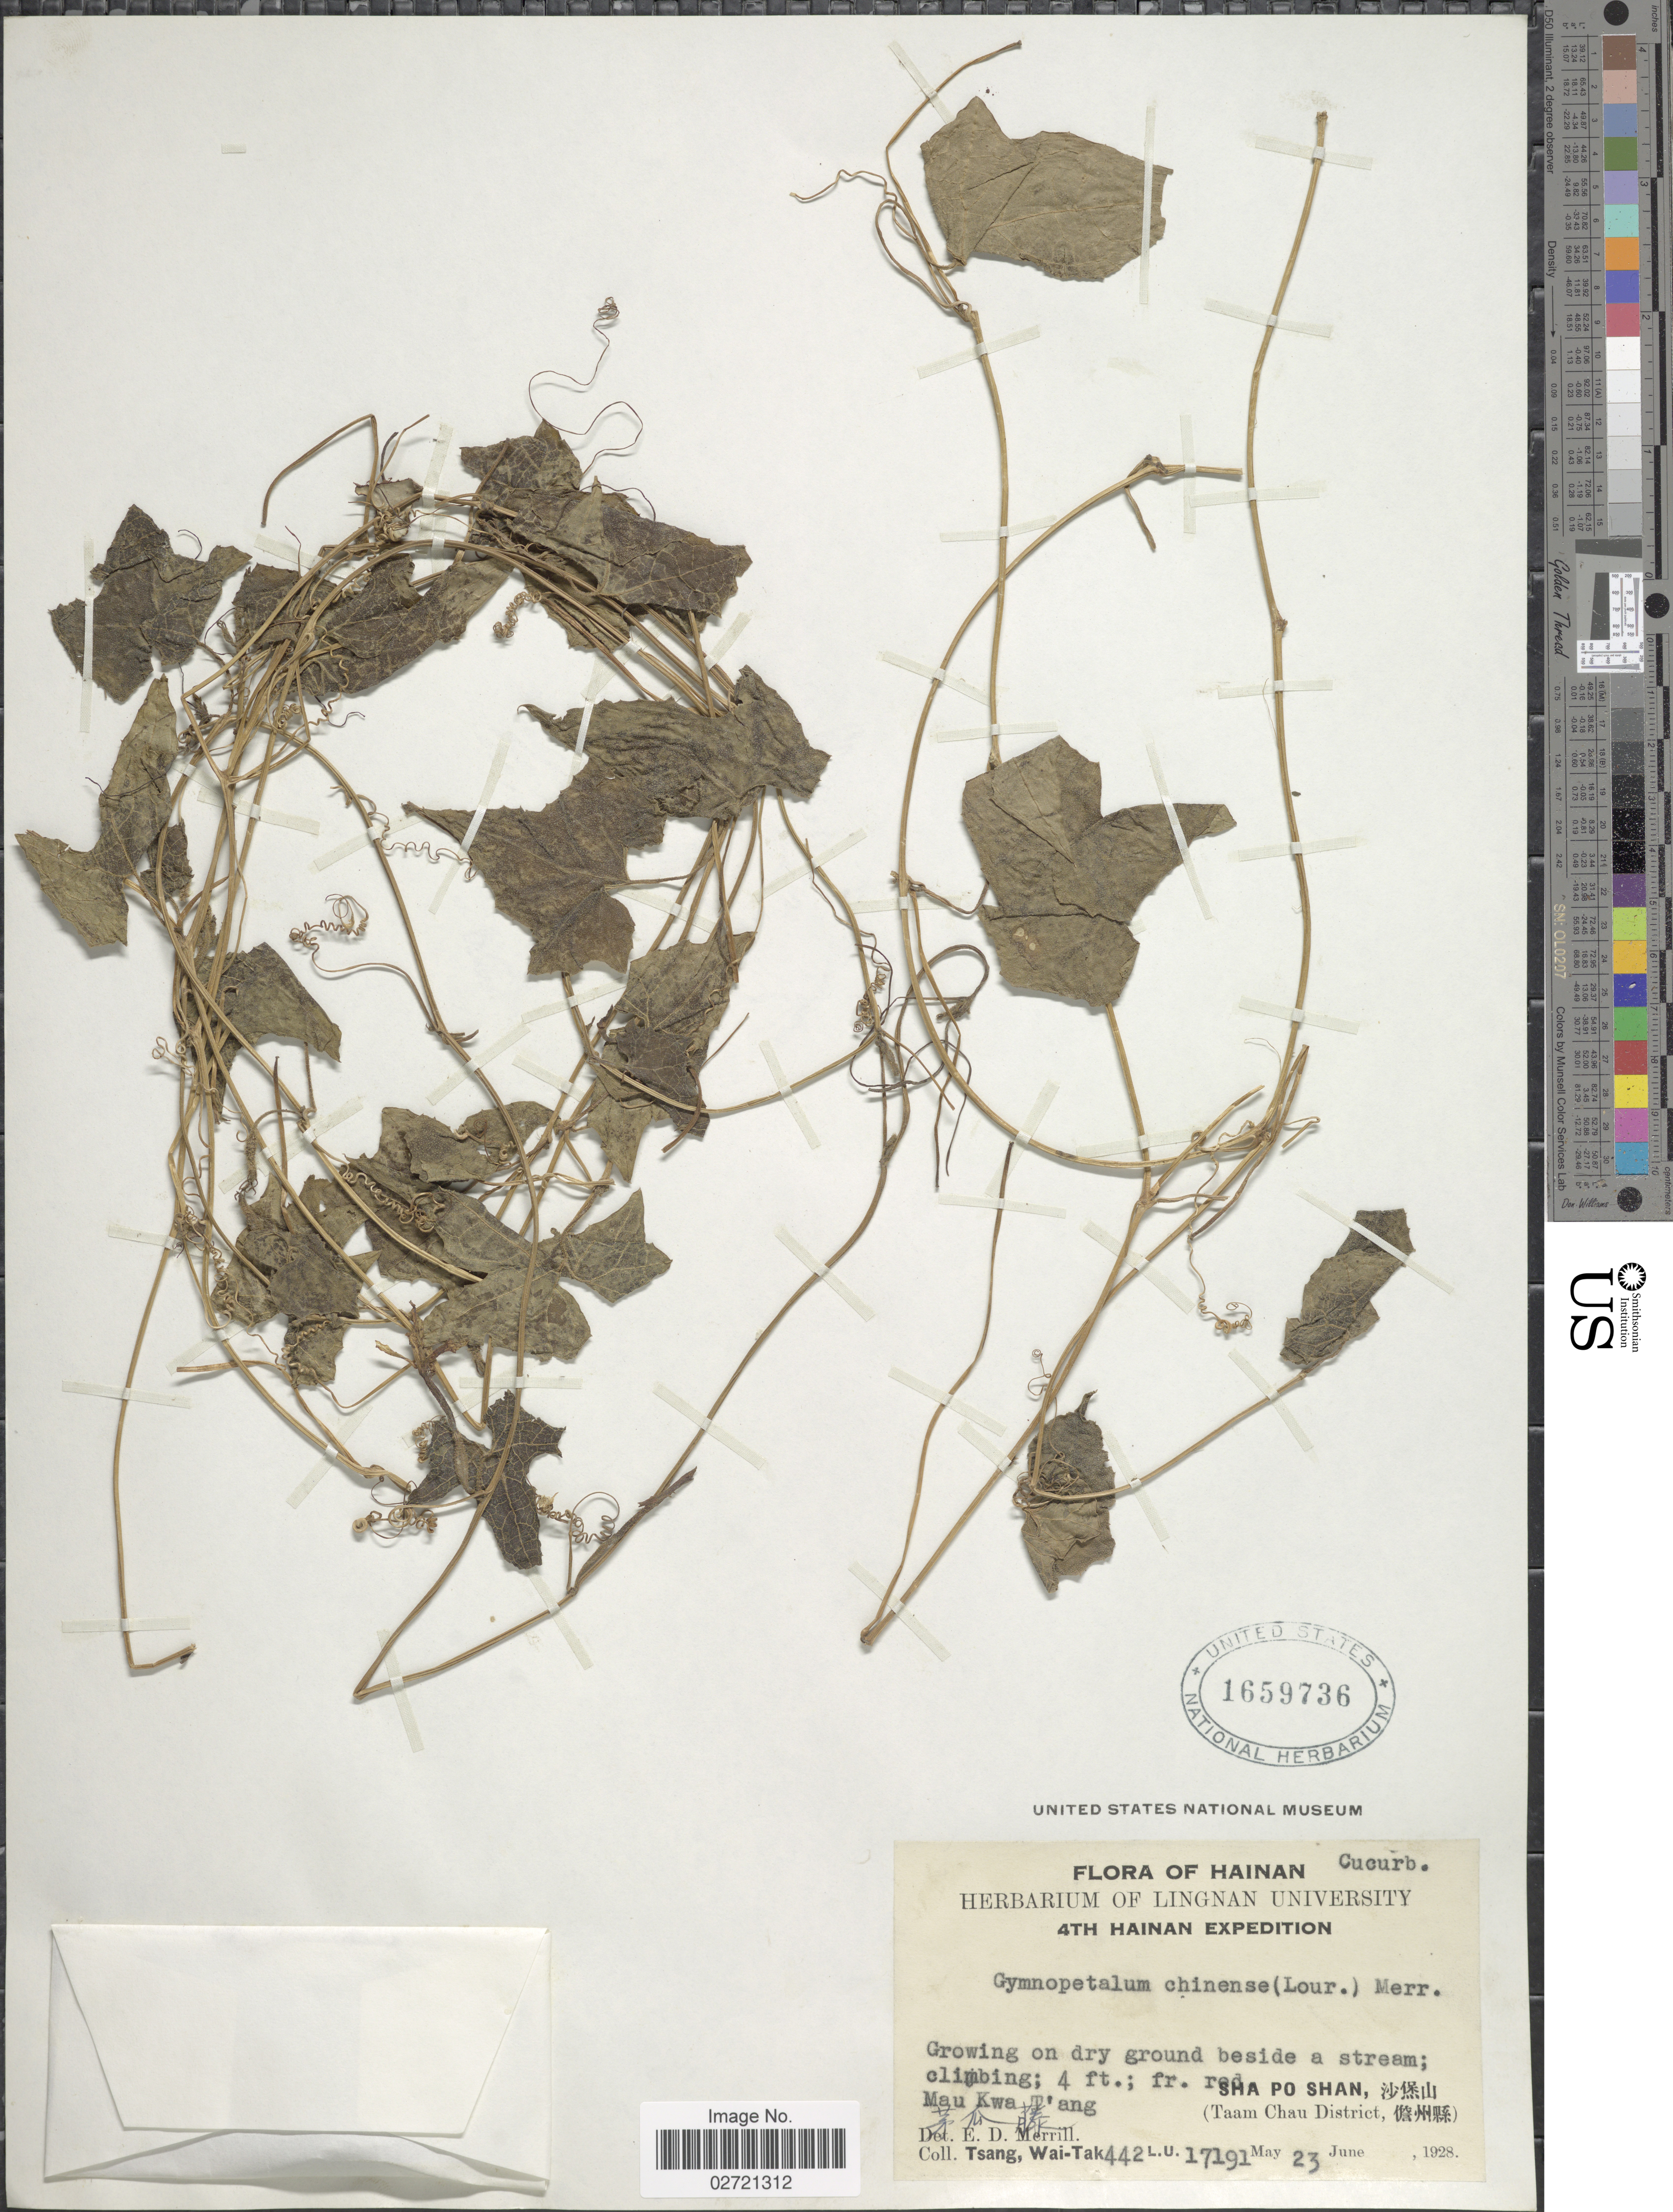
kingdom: Plantae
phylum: Tracheophyta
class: Magnoliopsida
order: Cucurbitales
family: Cucurbitaceae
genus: Trichosanthes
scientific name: Trichosanthes costata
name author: Blume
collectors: W. T. Tsang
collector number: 442/17191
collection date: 1928-05-23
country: China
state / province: Hainan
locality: Hainan, Sha Po Shan (Taam Chau District) Mau Kwa T'ang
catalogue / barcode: US 1659736